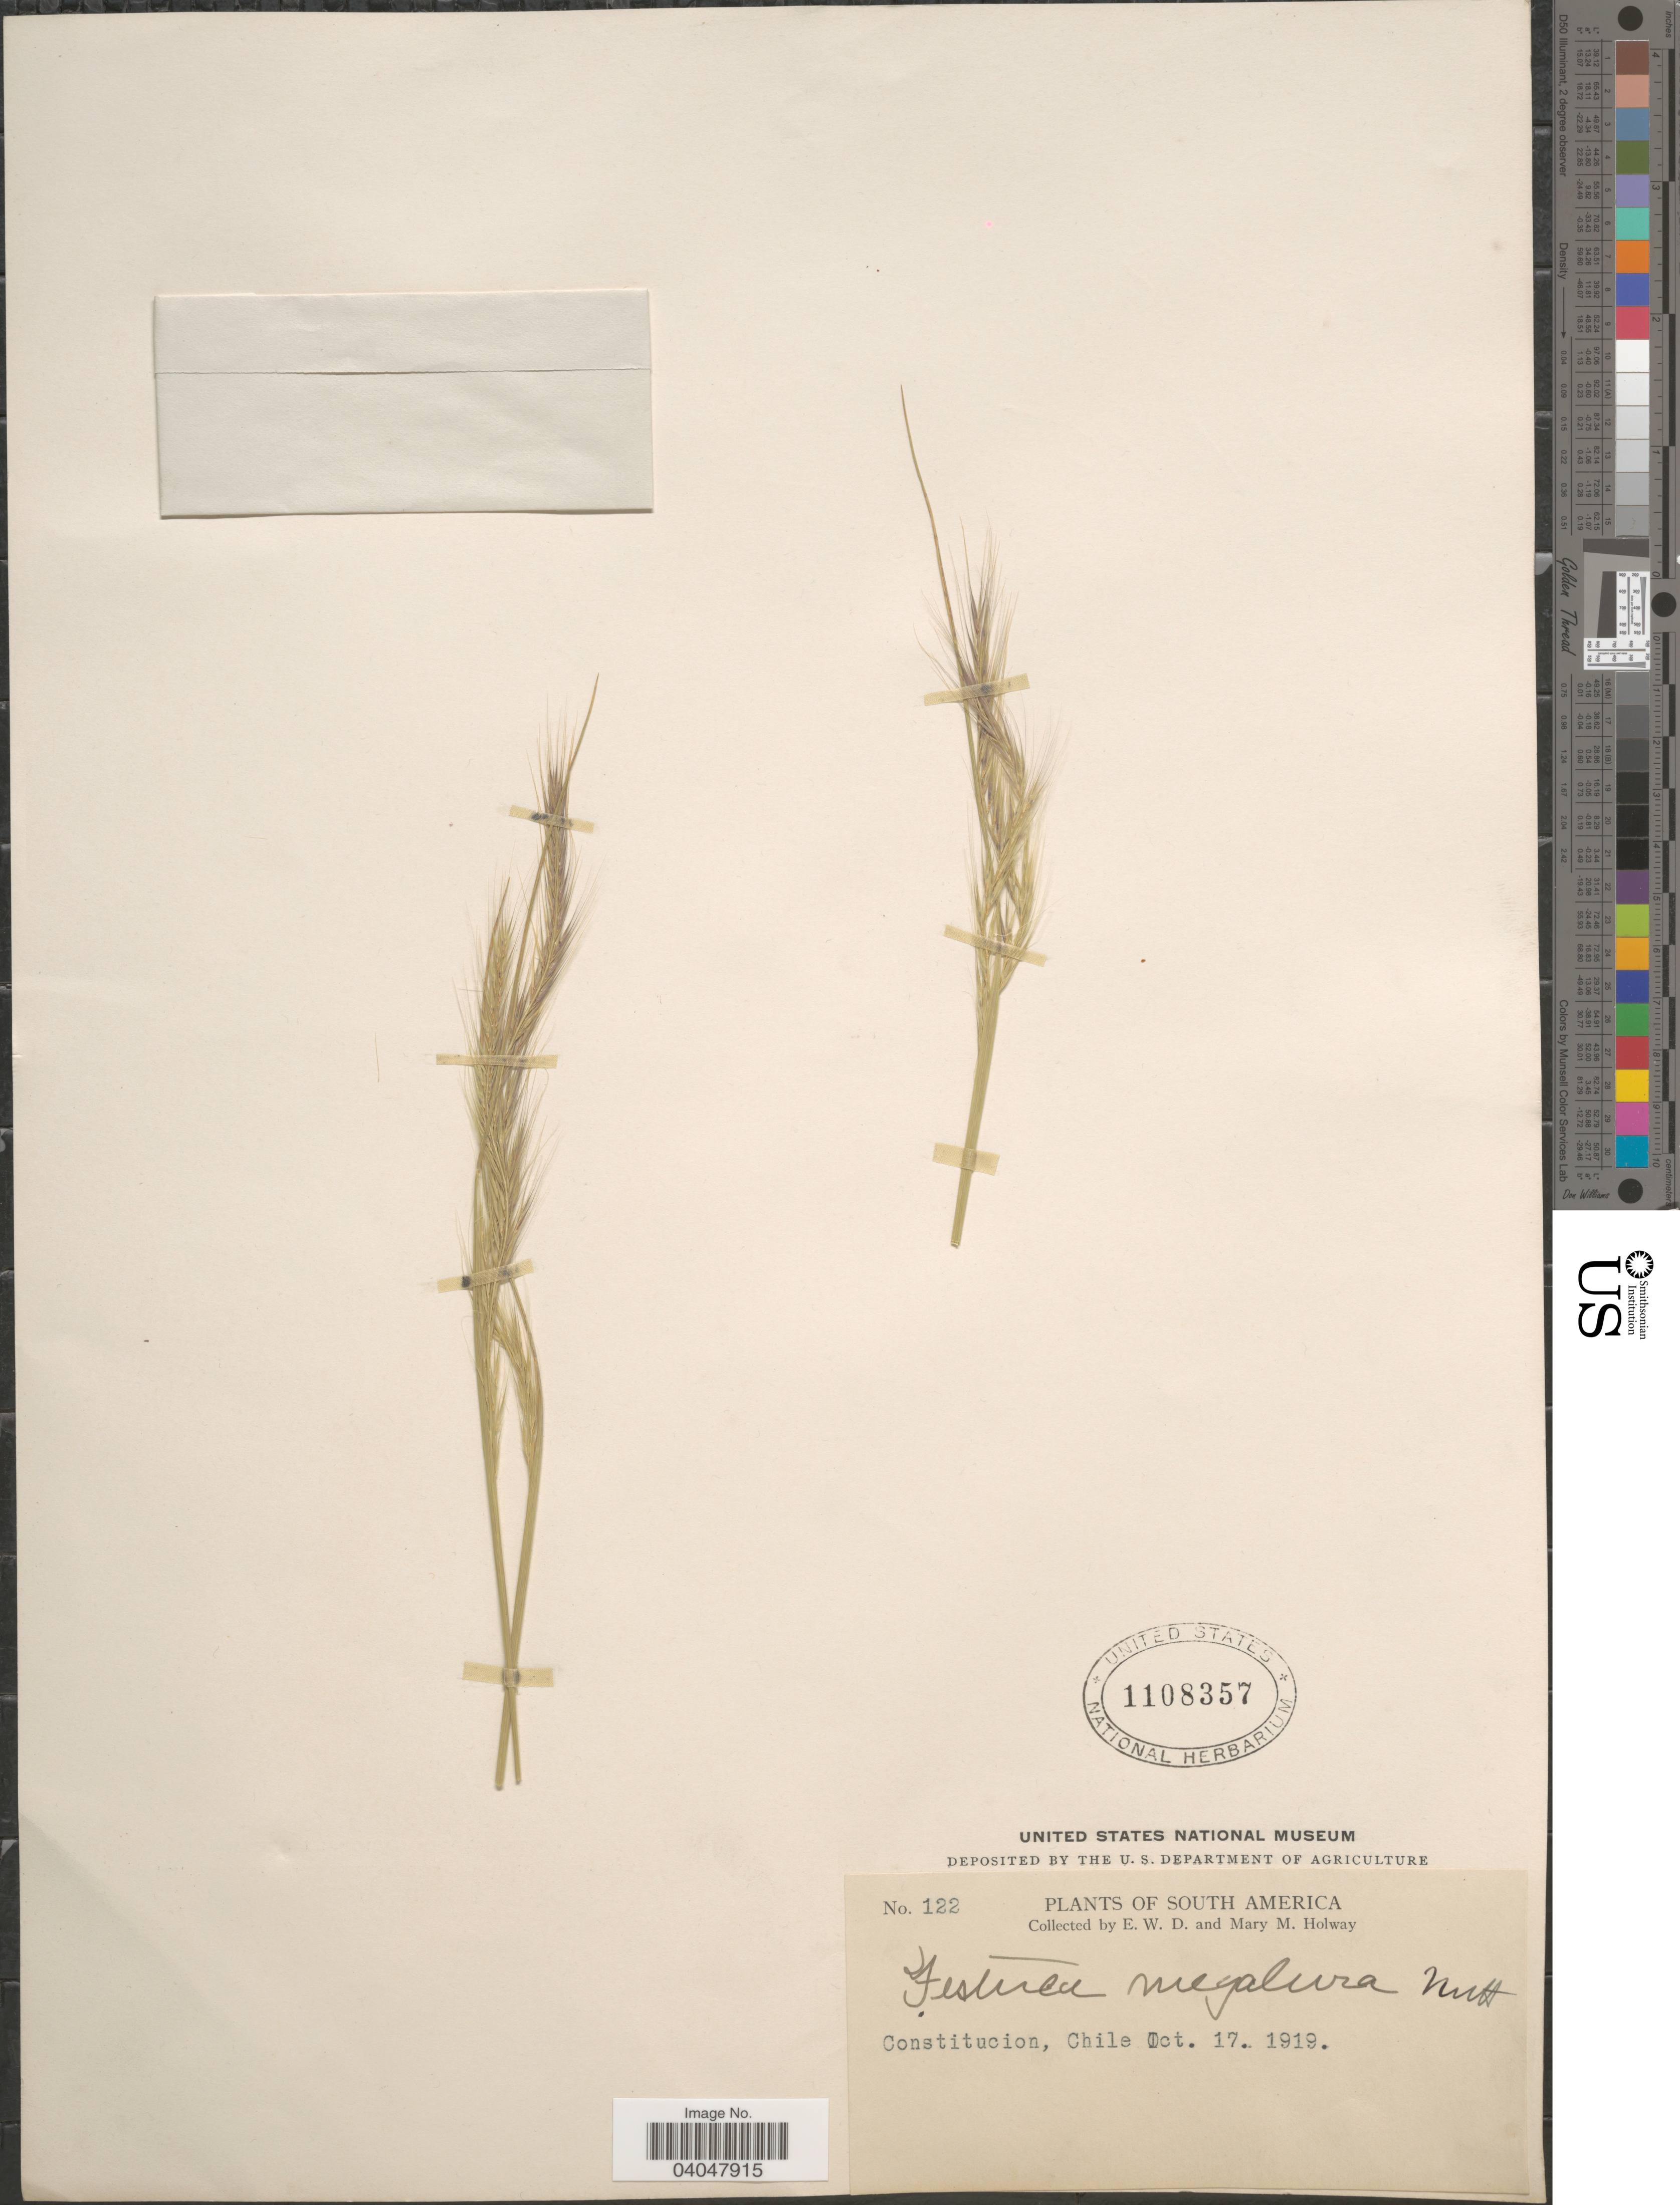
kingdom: Plantae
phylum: Tracheophyta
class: Liliopsida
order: Poales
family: Poaceae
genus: Festuca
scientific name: Festuca megalura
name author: Nutt.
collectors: E. W. D. Holway & M. M. Holway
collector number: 122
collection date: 1919-10-17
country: Chile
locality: Constitucion.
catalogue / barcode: US 1108357